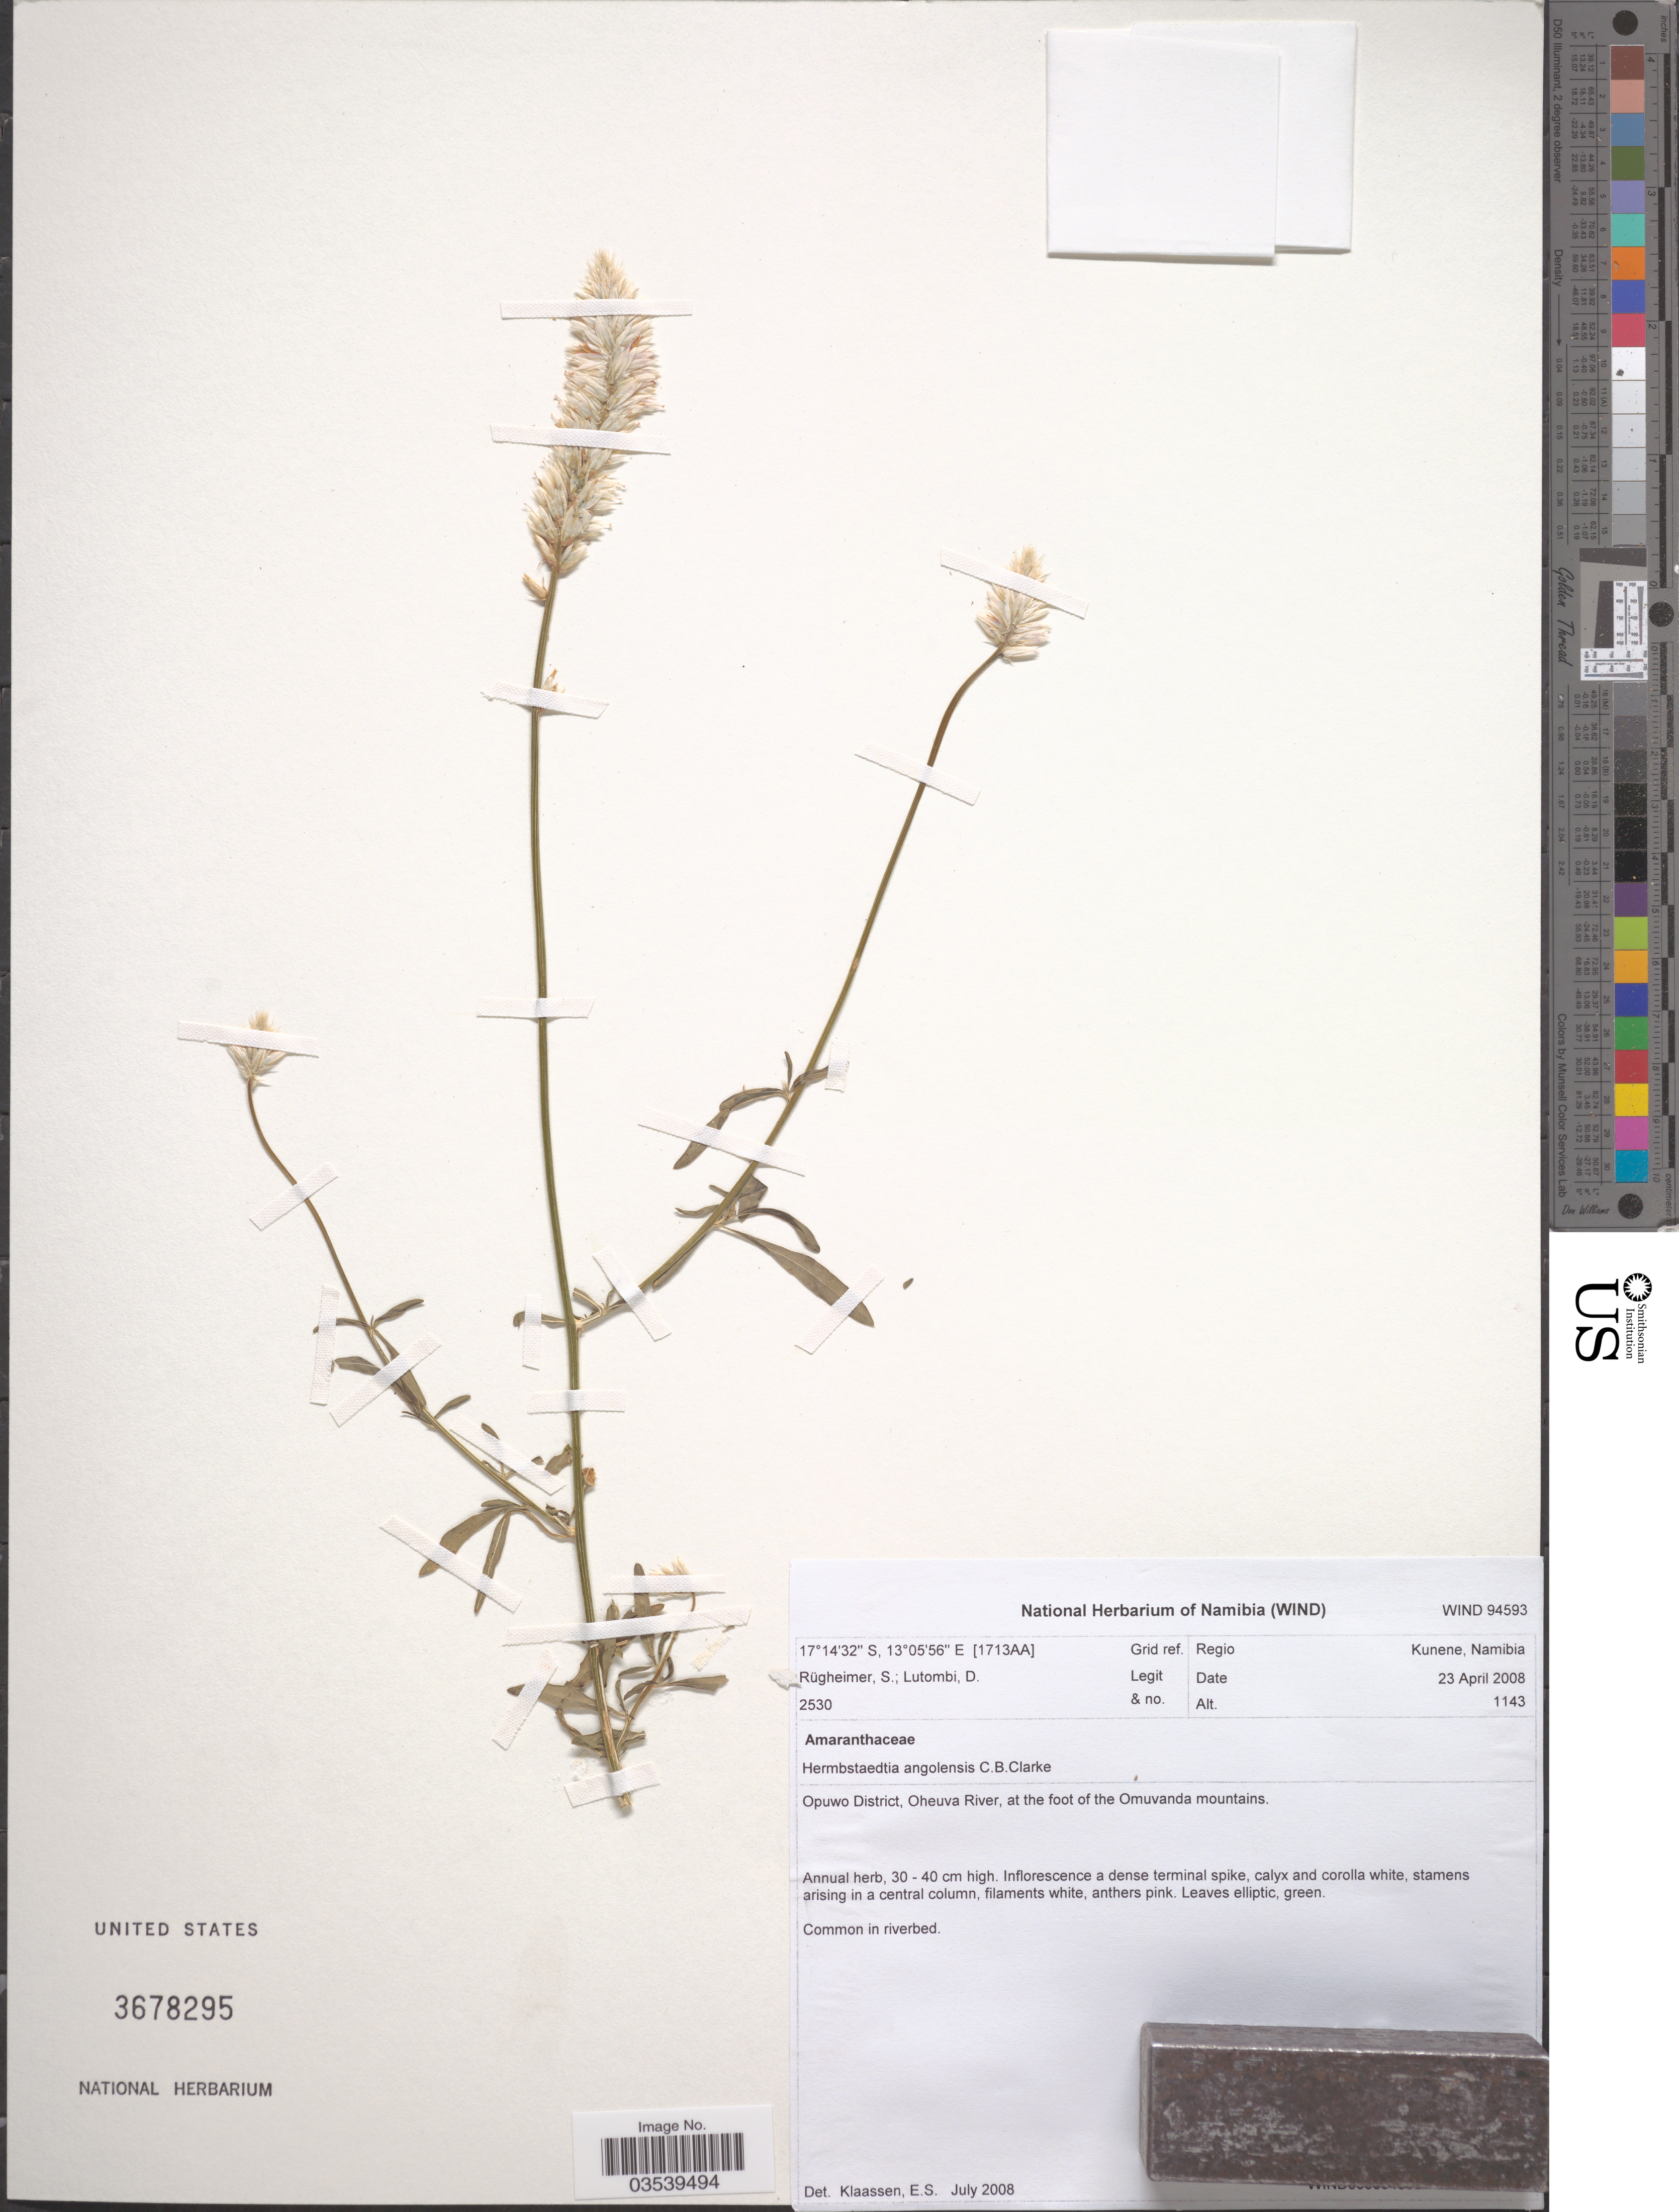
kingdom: Plantae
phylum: Tracheophyta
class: Magnoliopsida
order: Caryophyllales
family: Amaranthaceae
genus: Hermbstaedtia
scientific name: Hermbstaedtia angolensis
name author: C.B. Clarke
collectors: S. Rugheimer & D. Lutombi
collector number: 2530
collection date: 2008-04-23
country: Namibia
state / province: Kunene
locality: Opuwo District, Oheuva River, at the foot of the Omuvanda mountains. Grid ref. [1713AA].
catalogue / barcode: US 3678295